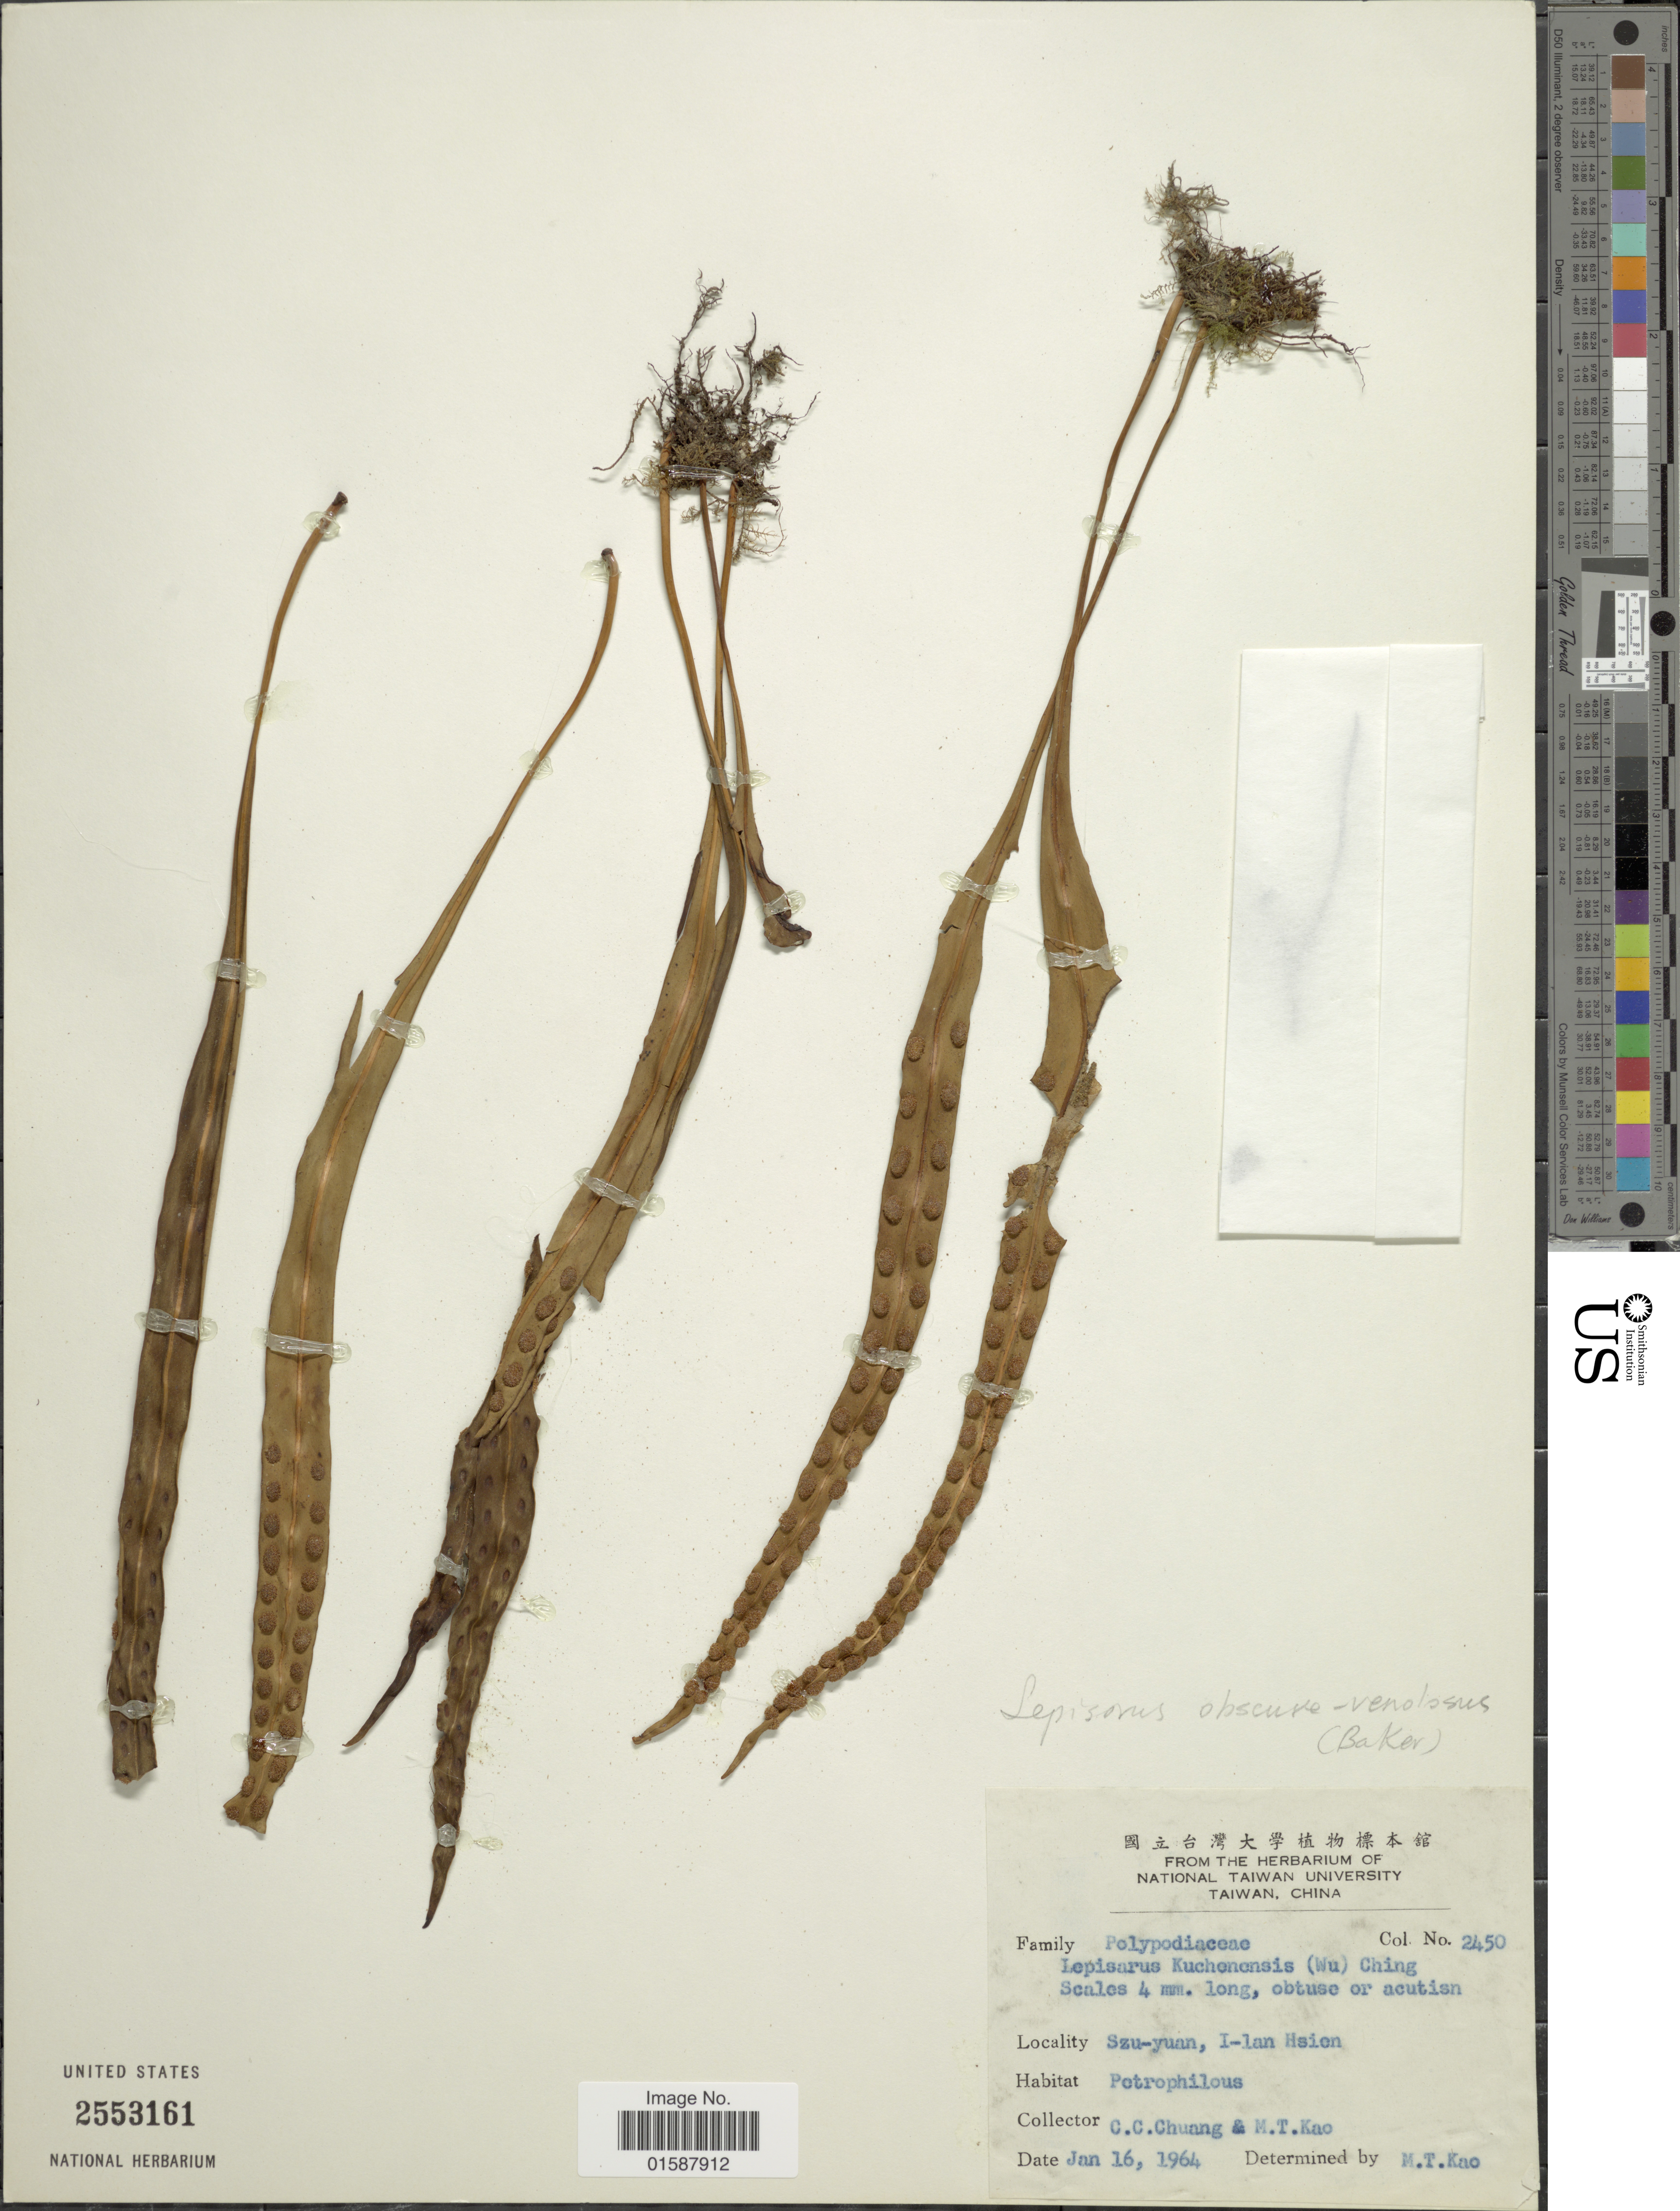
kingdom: Plantae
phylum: Tracheophyta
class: Polypodiopsida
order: Polypodiales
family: Polypodiaceae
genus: Lepisorus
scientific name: Lepisorus obscurevenulosus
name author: (Hayata) Ching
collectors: C. C. Chuang & M. T. Kao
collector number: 2450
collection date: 1964-01-16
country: Taiwan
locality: Szu-yuan, I-lan Hsien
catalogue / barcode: US 2553161